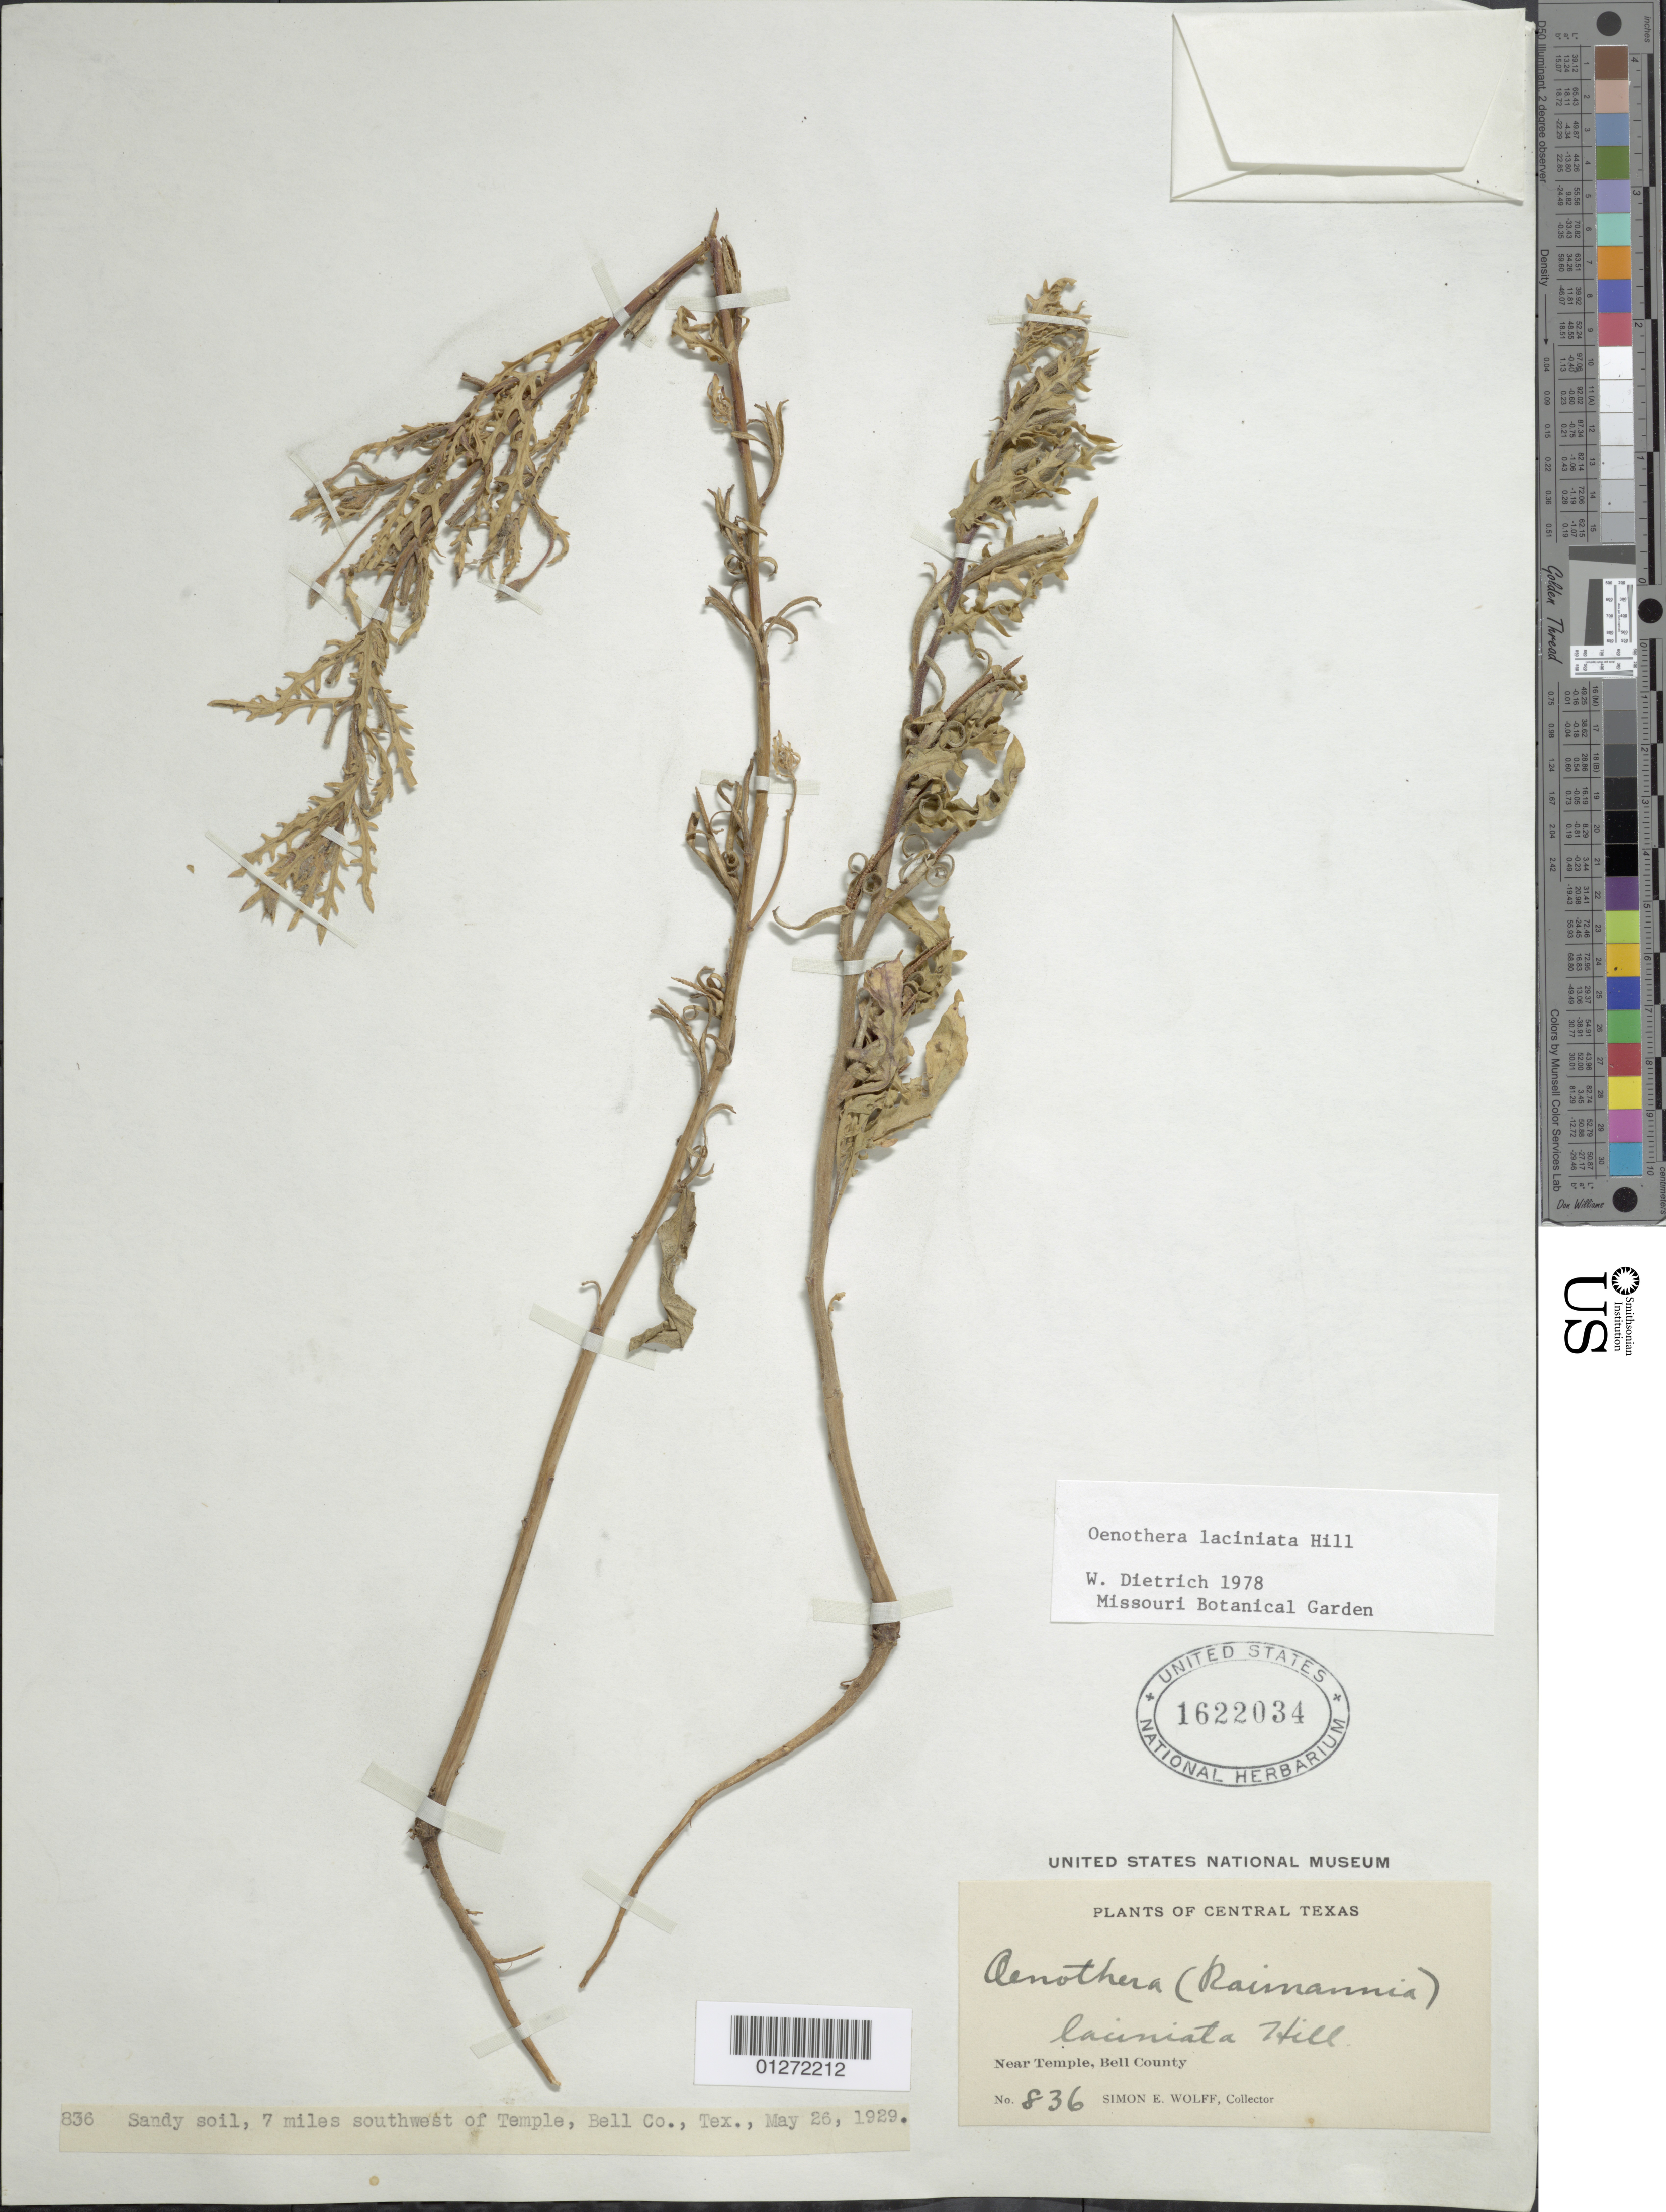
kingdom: Plantae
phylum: Tracheophyta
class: Magnoliopsida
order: Myrtales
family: Onagraceae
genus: Oenothera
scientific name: Oenothera laciniata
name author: Hill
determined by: Dietrich, W.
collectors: S. E. Wolff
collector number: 836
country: United States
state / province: Texas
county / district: Bell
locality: Near Temple.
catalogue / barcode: US 1622034